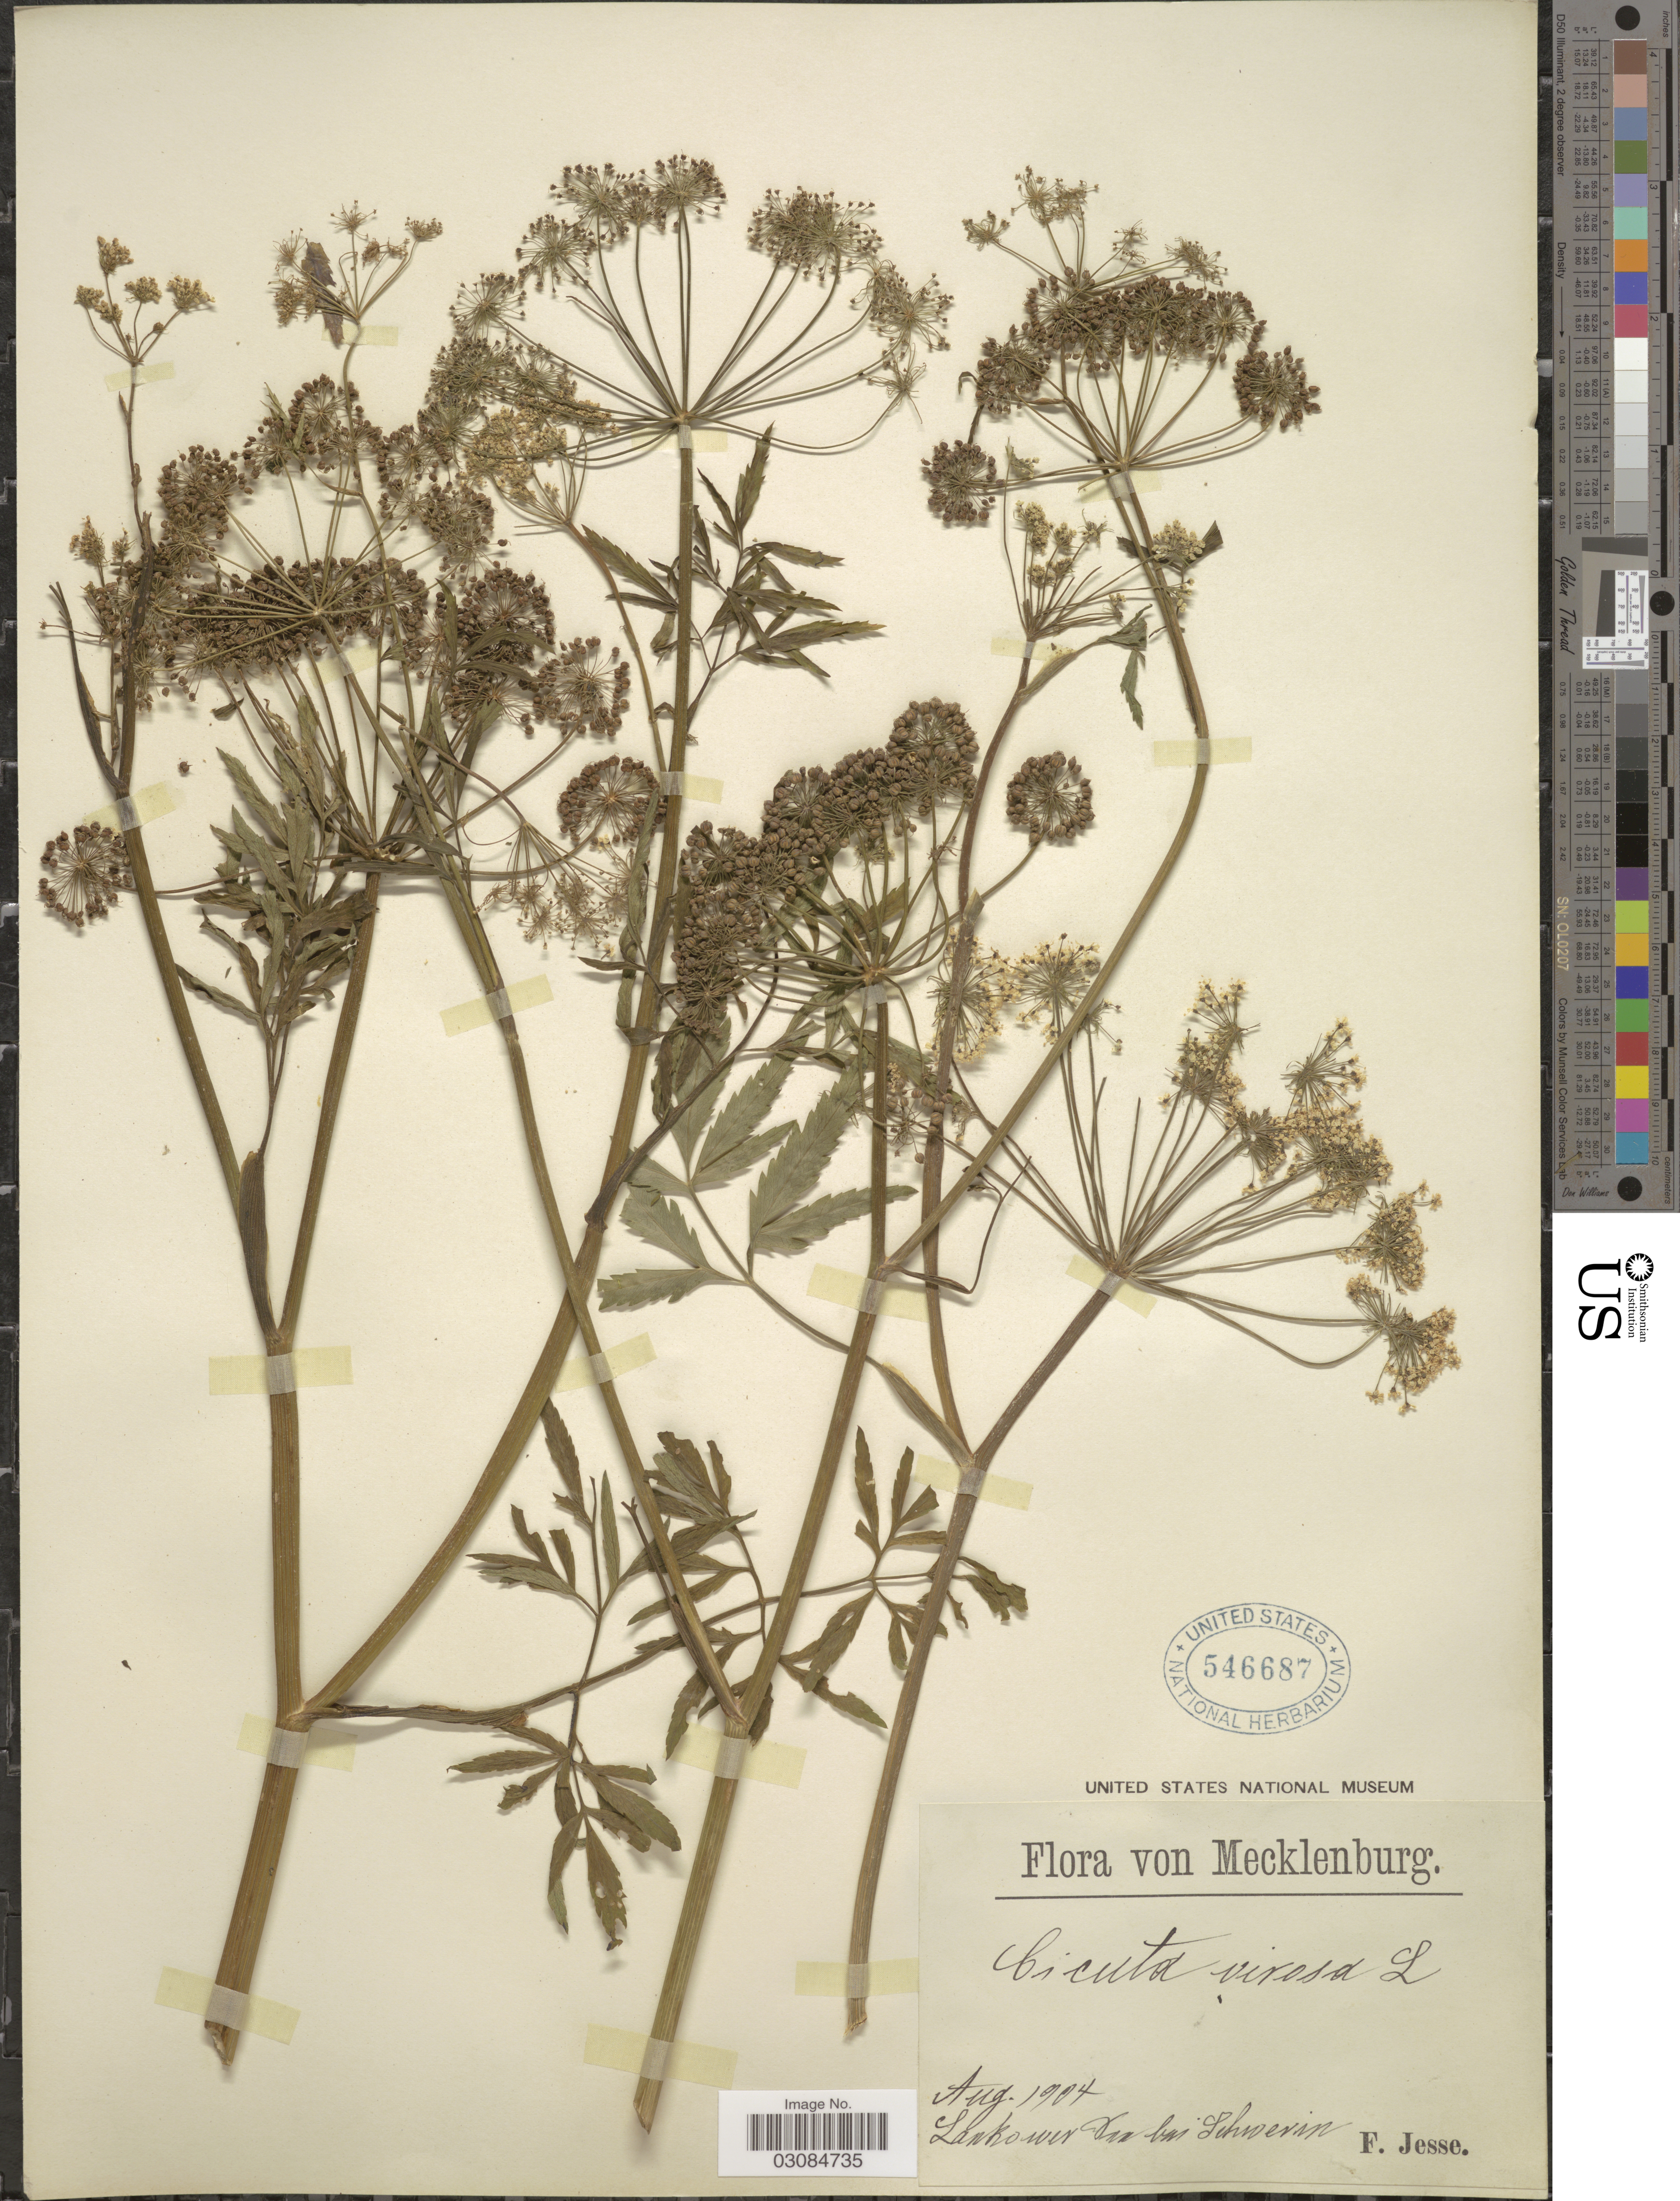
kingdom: Plantae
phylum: Tracheophyta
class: Magnoliopsida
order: Apiales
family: Apiaceae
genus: Cicuta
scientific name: Cicuta virosa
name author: L.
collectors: F. Jesse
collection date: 1904-08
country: Germany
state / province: Mecklenburg-Vorpommern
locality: Mecklenburg. Lankower Van bai Schwerin.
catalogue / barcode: US 546687